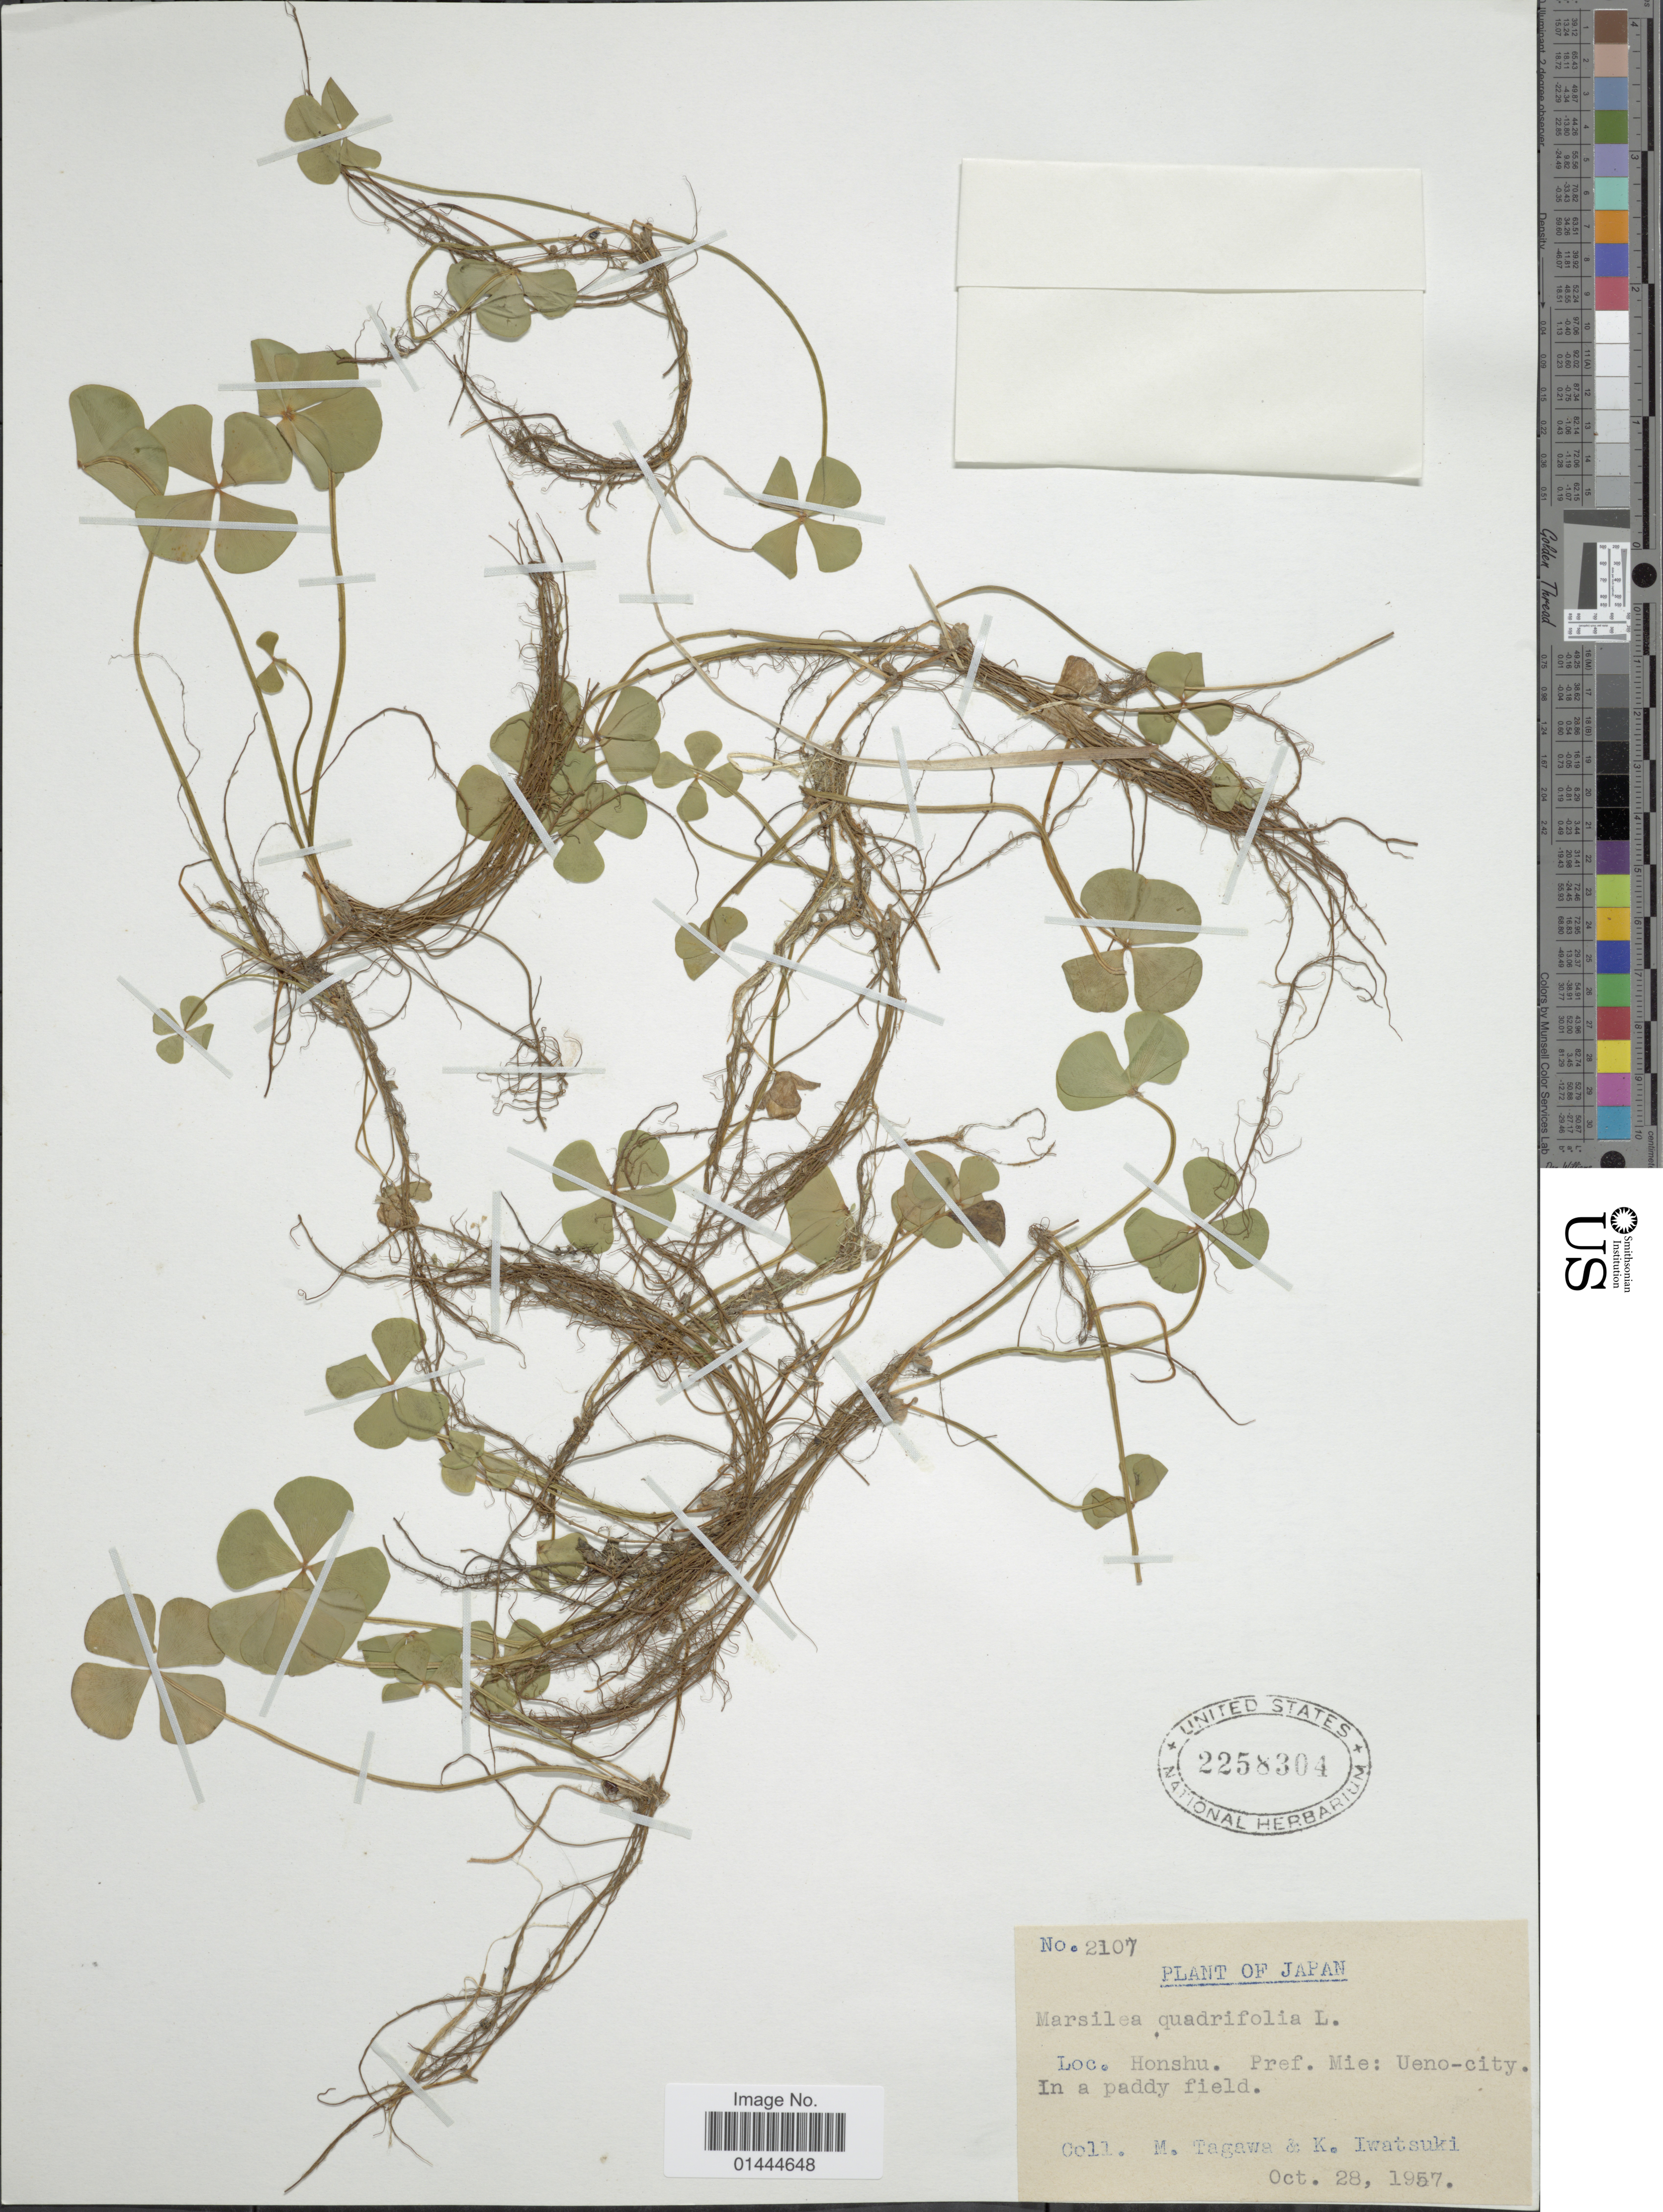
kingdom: Plantae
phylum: Tracheophyta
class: Polypodiopsida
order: Salviniales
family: Marsileaceae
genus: Marsilea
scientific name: Marsilea quadrifolia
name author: L.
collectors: M. Tagawa & K. Iwatsuki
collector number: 2107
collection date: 1957-10-28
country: Japan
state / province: Mie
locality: Honshu, Ueno-City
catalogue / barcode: US 2258304